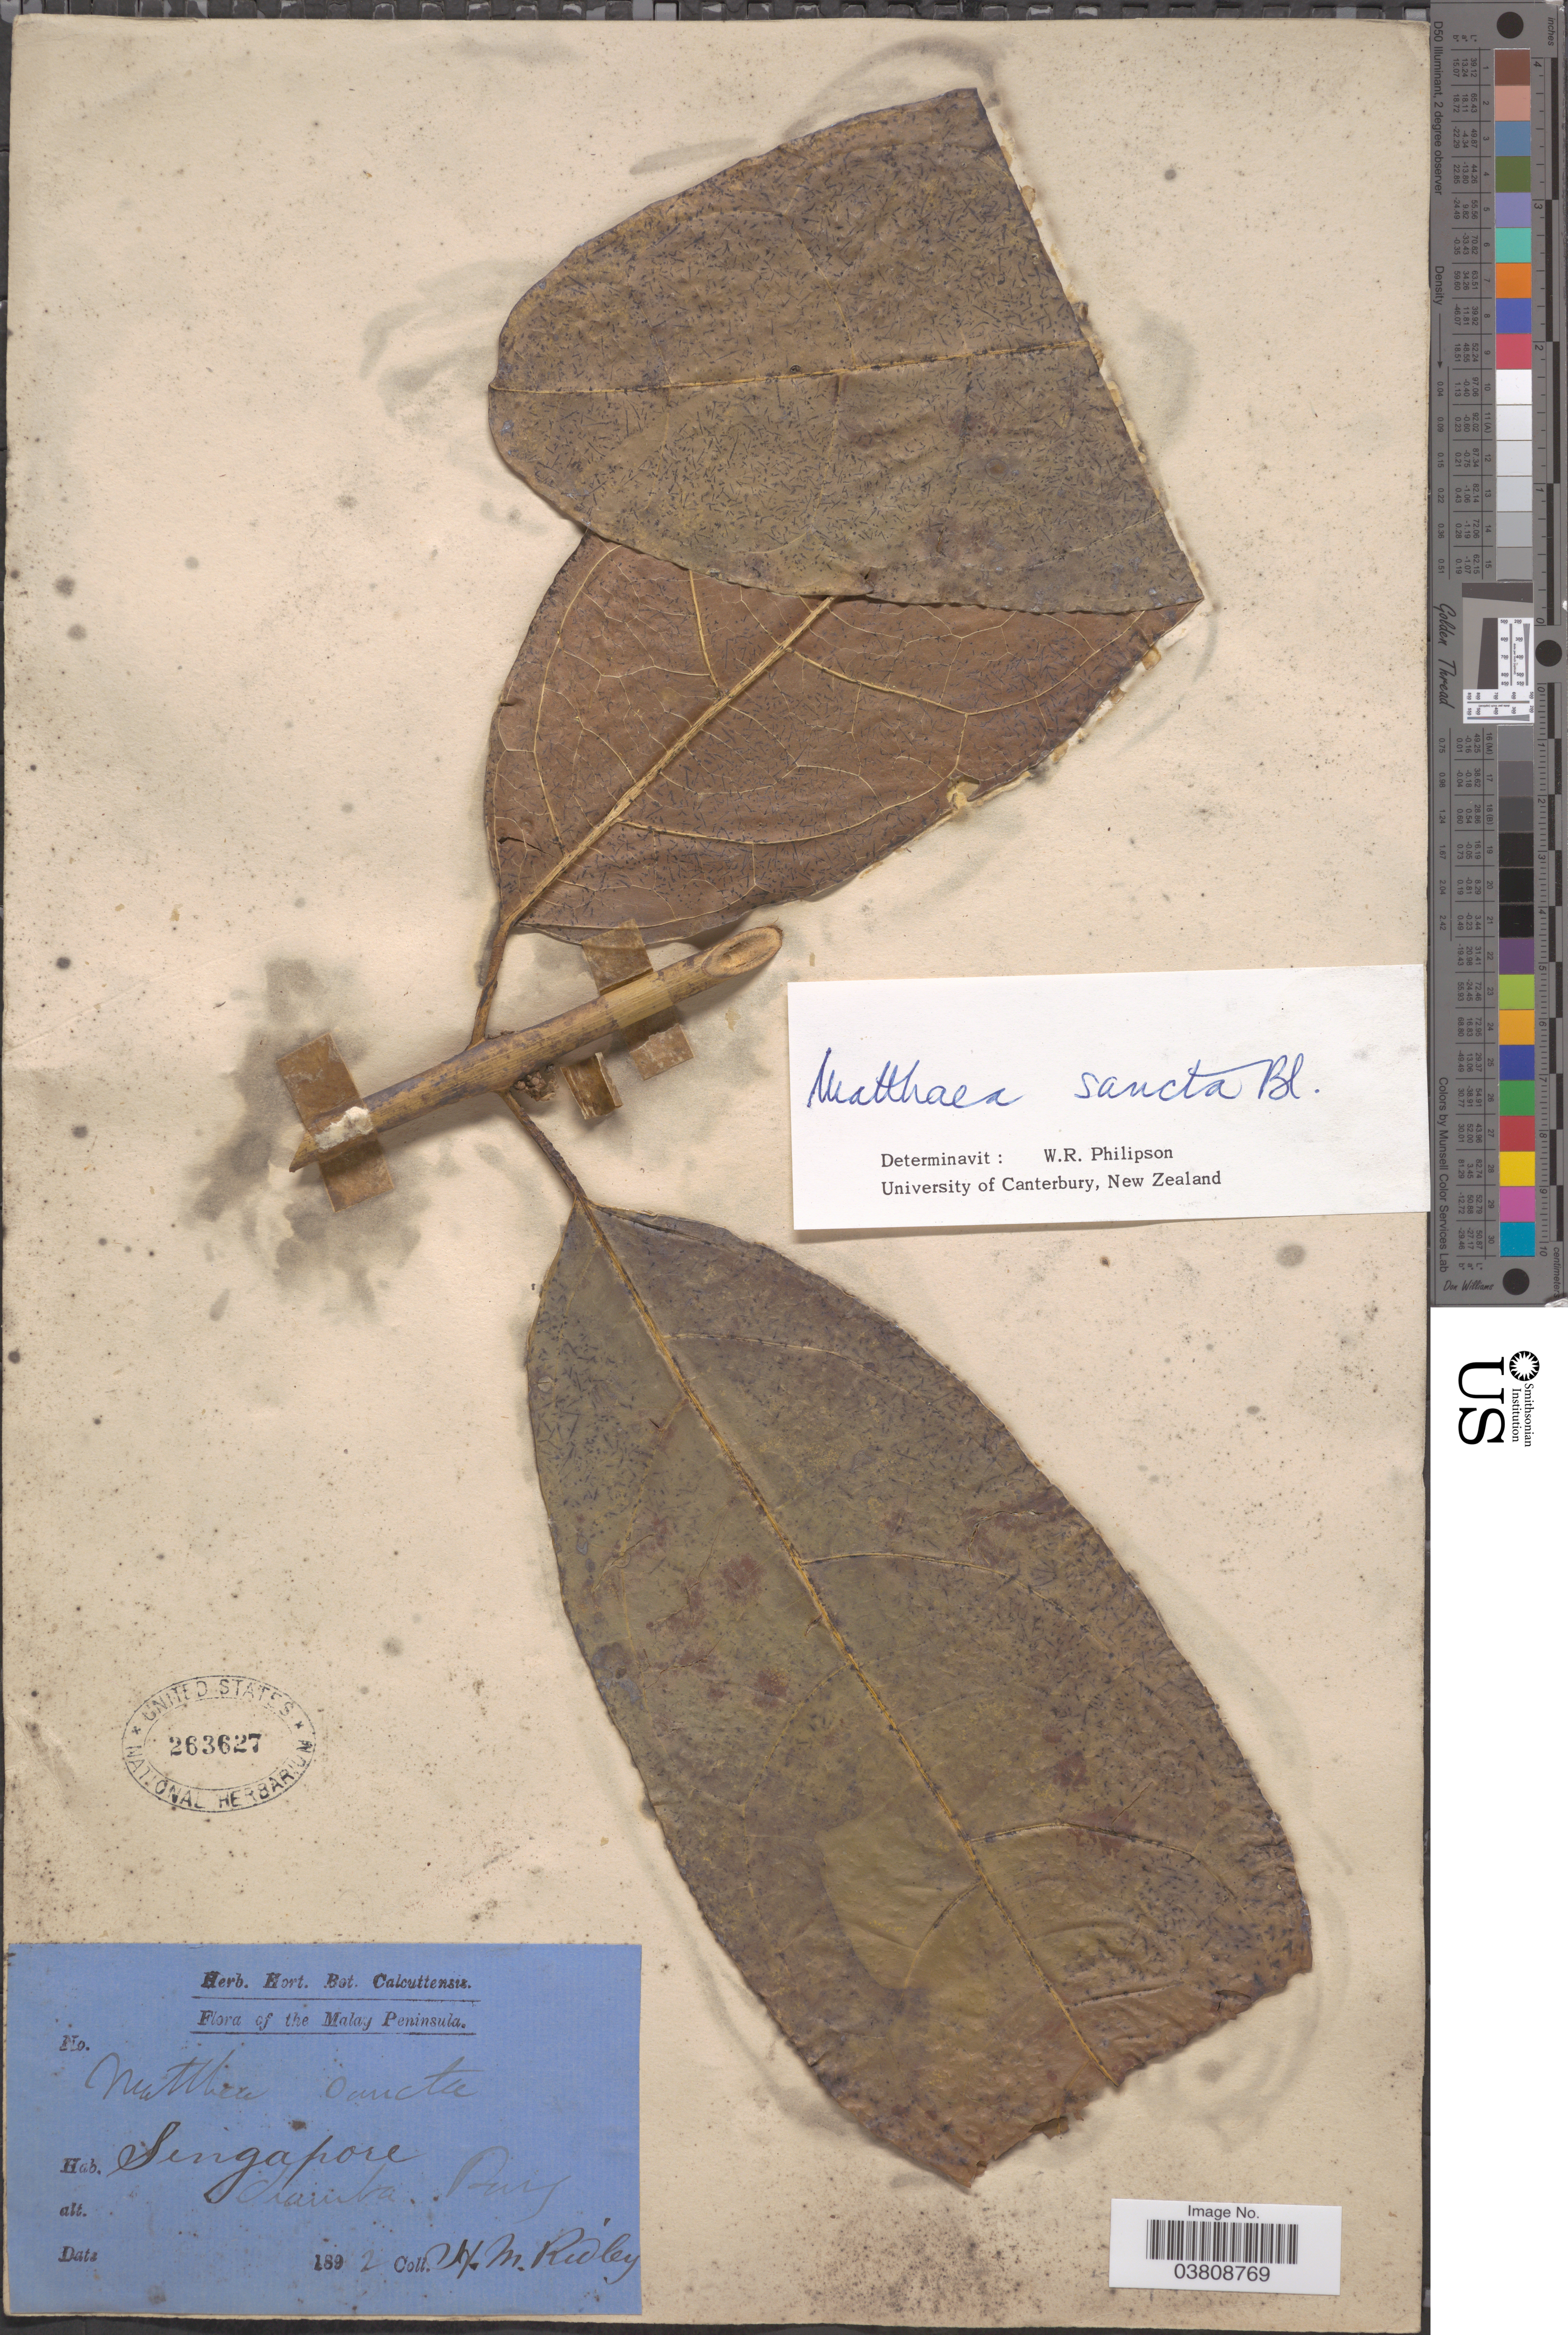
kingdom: Plantae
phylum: Tracheophyta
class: Magnoliopsida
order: Laurales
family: Monimiaceae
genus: Matthaea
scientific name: Matthaea sancta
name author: Blume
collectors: H. Ridley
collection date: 1892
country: Singapore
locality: The Malay Peninsula.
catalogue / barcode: US 263627